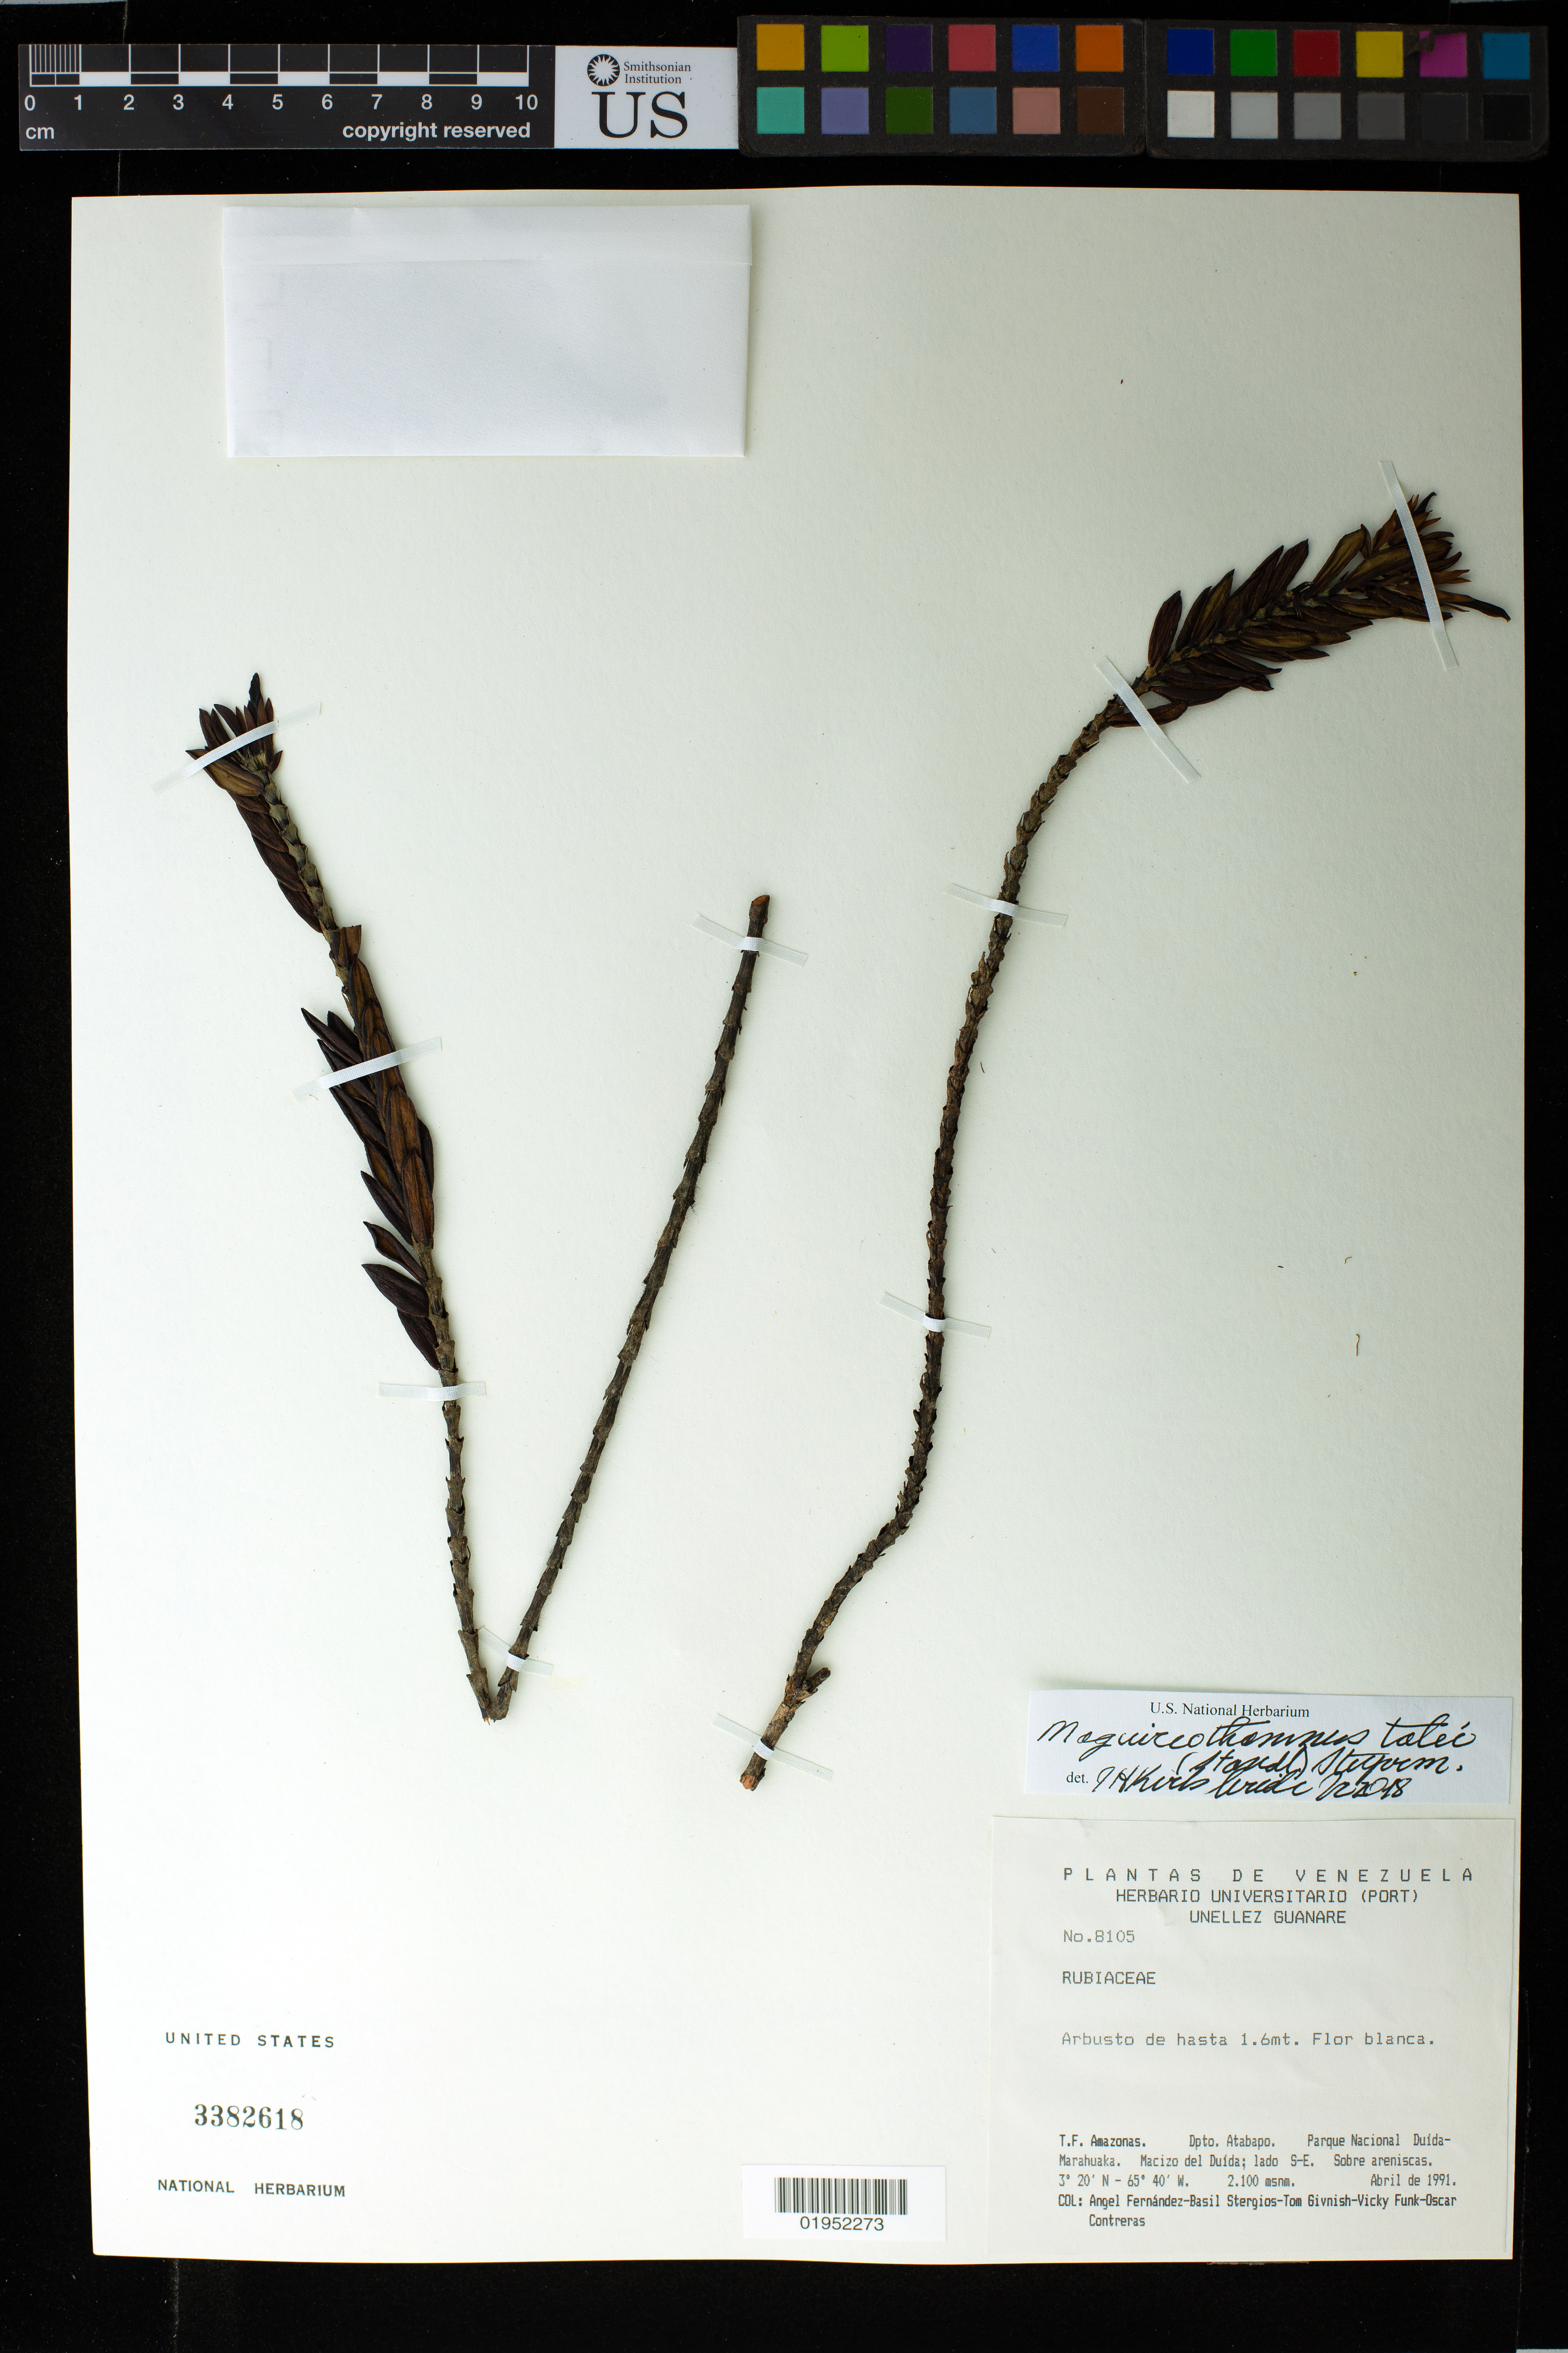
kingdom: Plantae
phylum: Tracheophyta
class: Magnoliopsida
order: Gentianales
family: Rubiaceae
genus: Maguireothamnus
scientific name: Maguireothamnus tatei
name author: (Standl.) Steyerm.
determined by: Kirkbride, J. H.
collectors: A. Fernández, B. G. Stergios, T. J. Givnish, V. Funk & O. Contreras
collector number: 8105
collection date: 1991-04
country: Venezuela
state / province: Amazonas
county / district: Atabapo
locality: Parque Nacional Duída-Marahuaka, Macizo del Duída, lado SE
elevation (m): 2100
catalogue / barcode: US 3382618